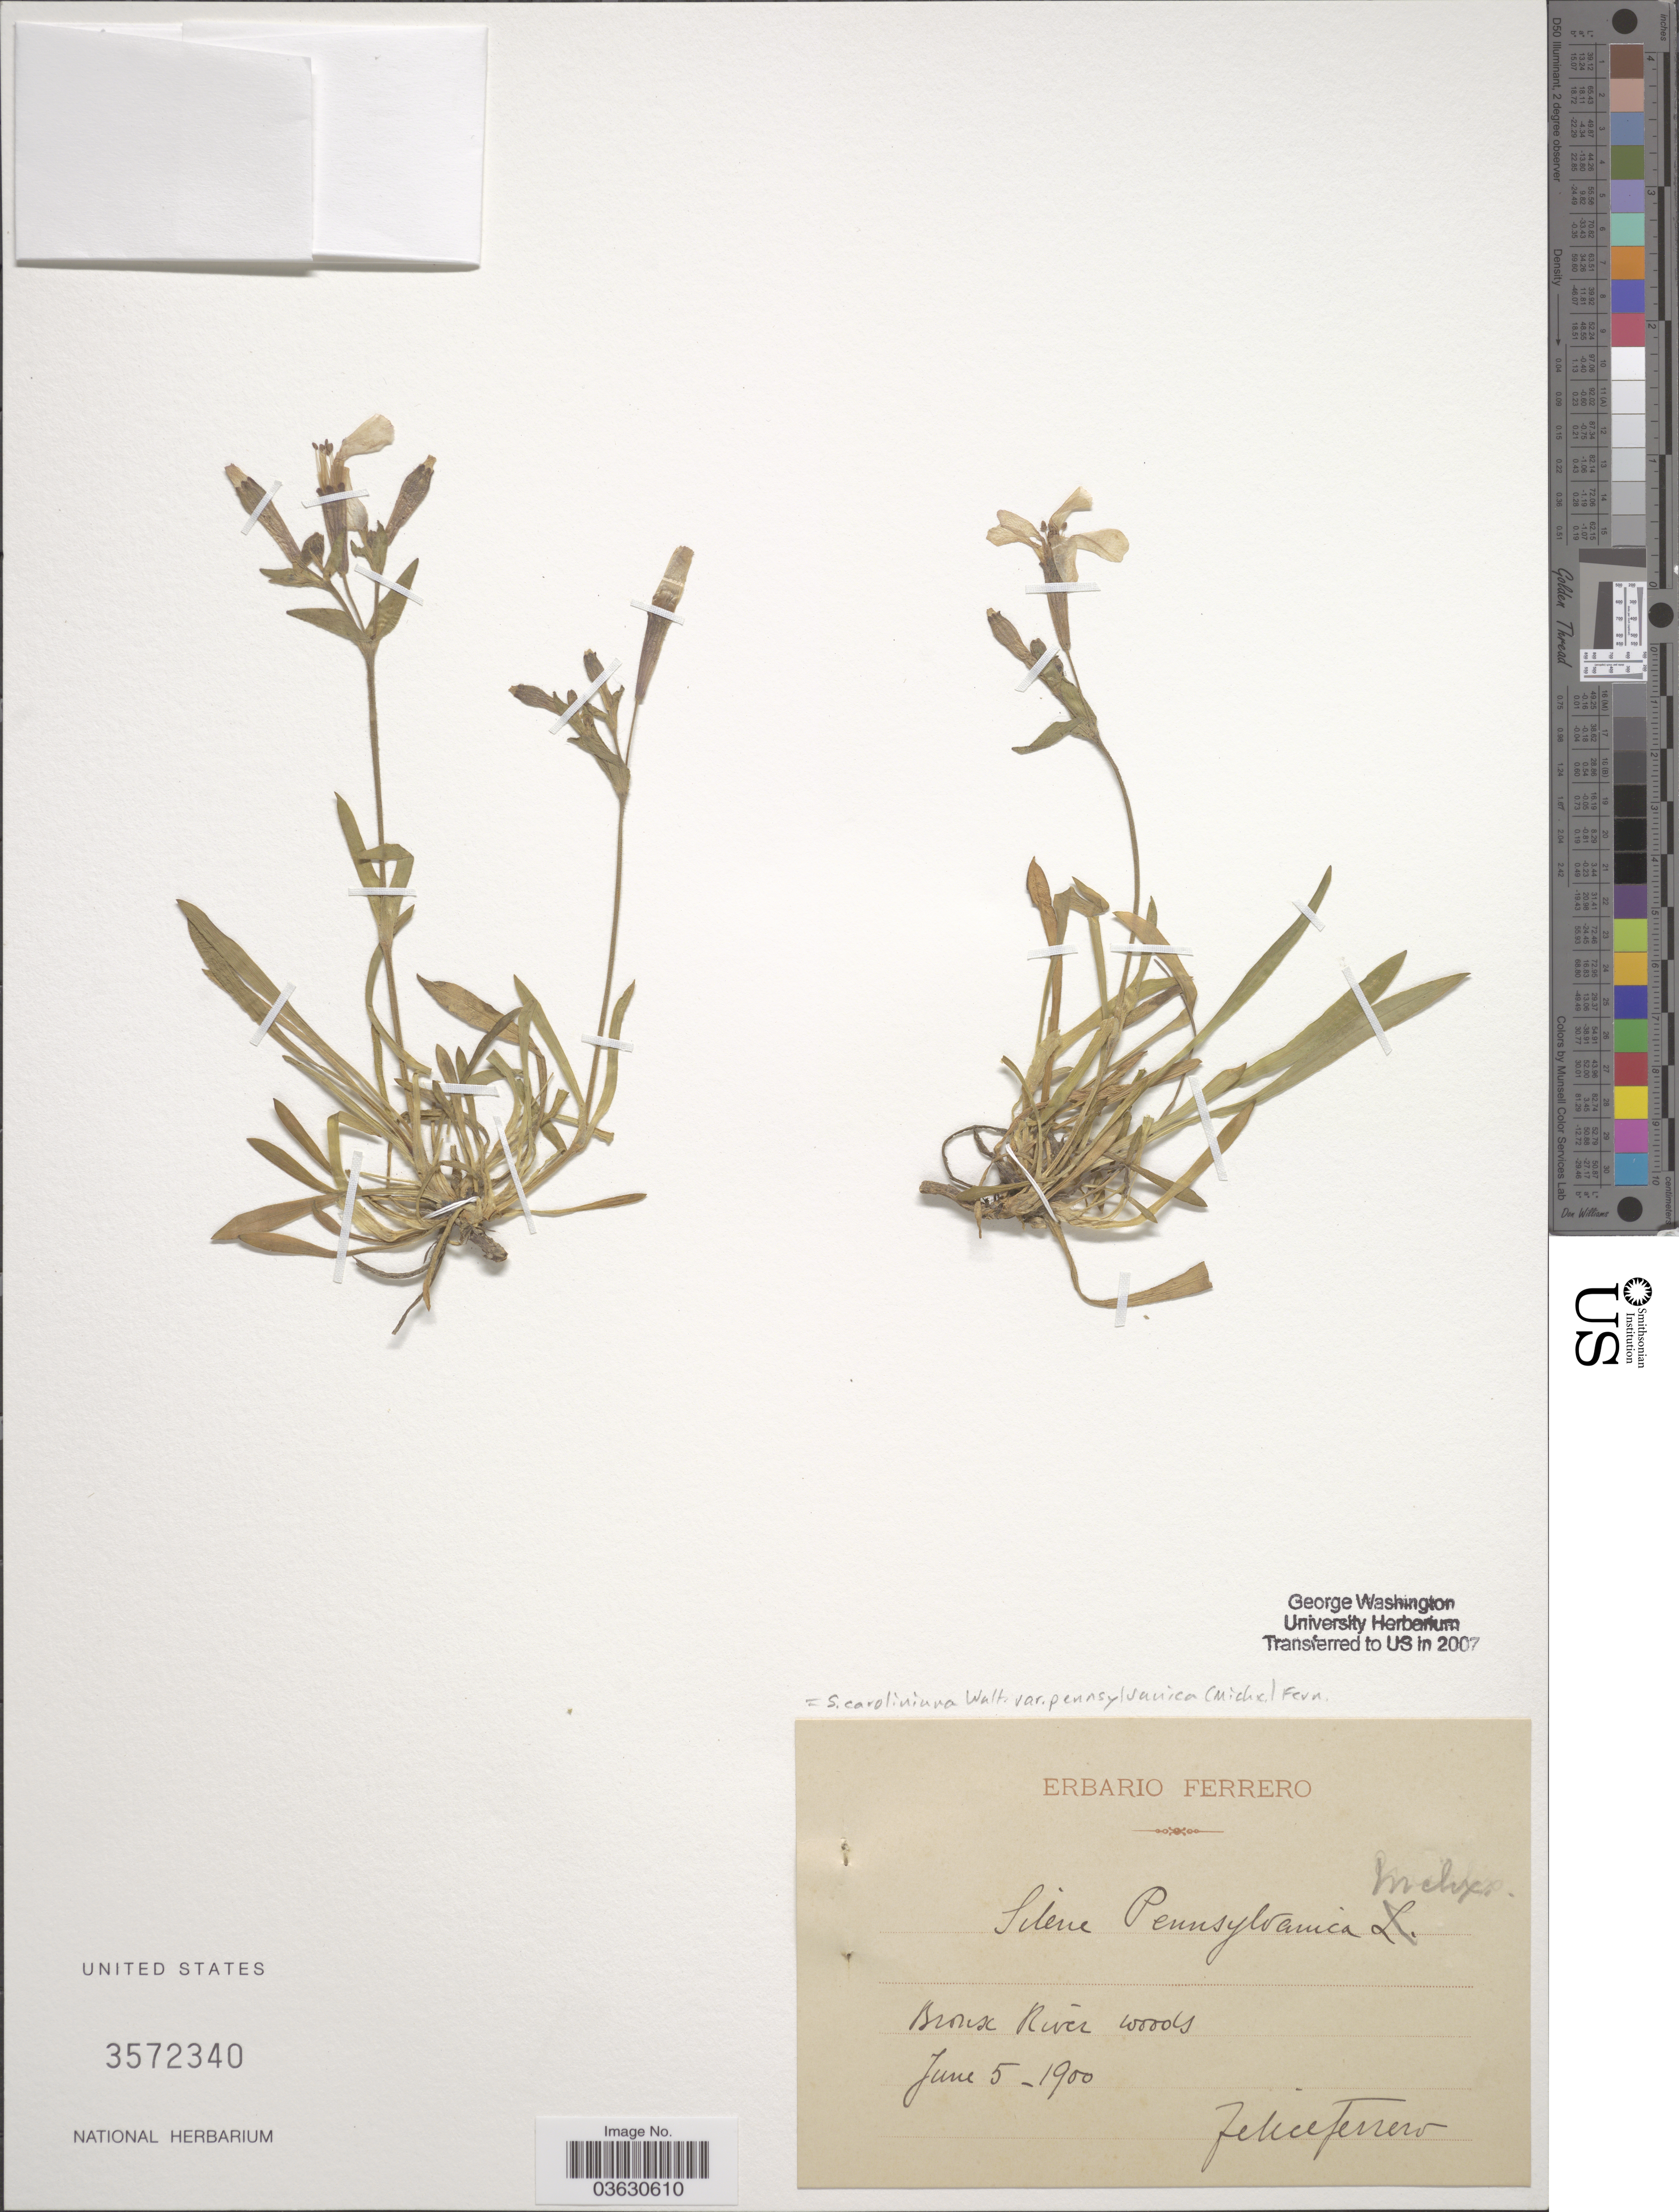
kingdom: Plantae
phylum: Tracheophyta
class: Magnoliopsida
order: Caryophyllales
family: Caryophyllaceae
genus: Silene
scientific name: Silene caroliniana var. pensylvanica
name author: (Michx.) Fernald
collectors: F. Ferrero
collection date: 1900-06-05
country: United States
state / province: New York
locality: Bronx River woods.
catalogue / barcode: US 3572340